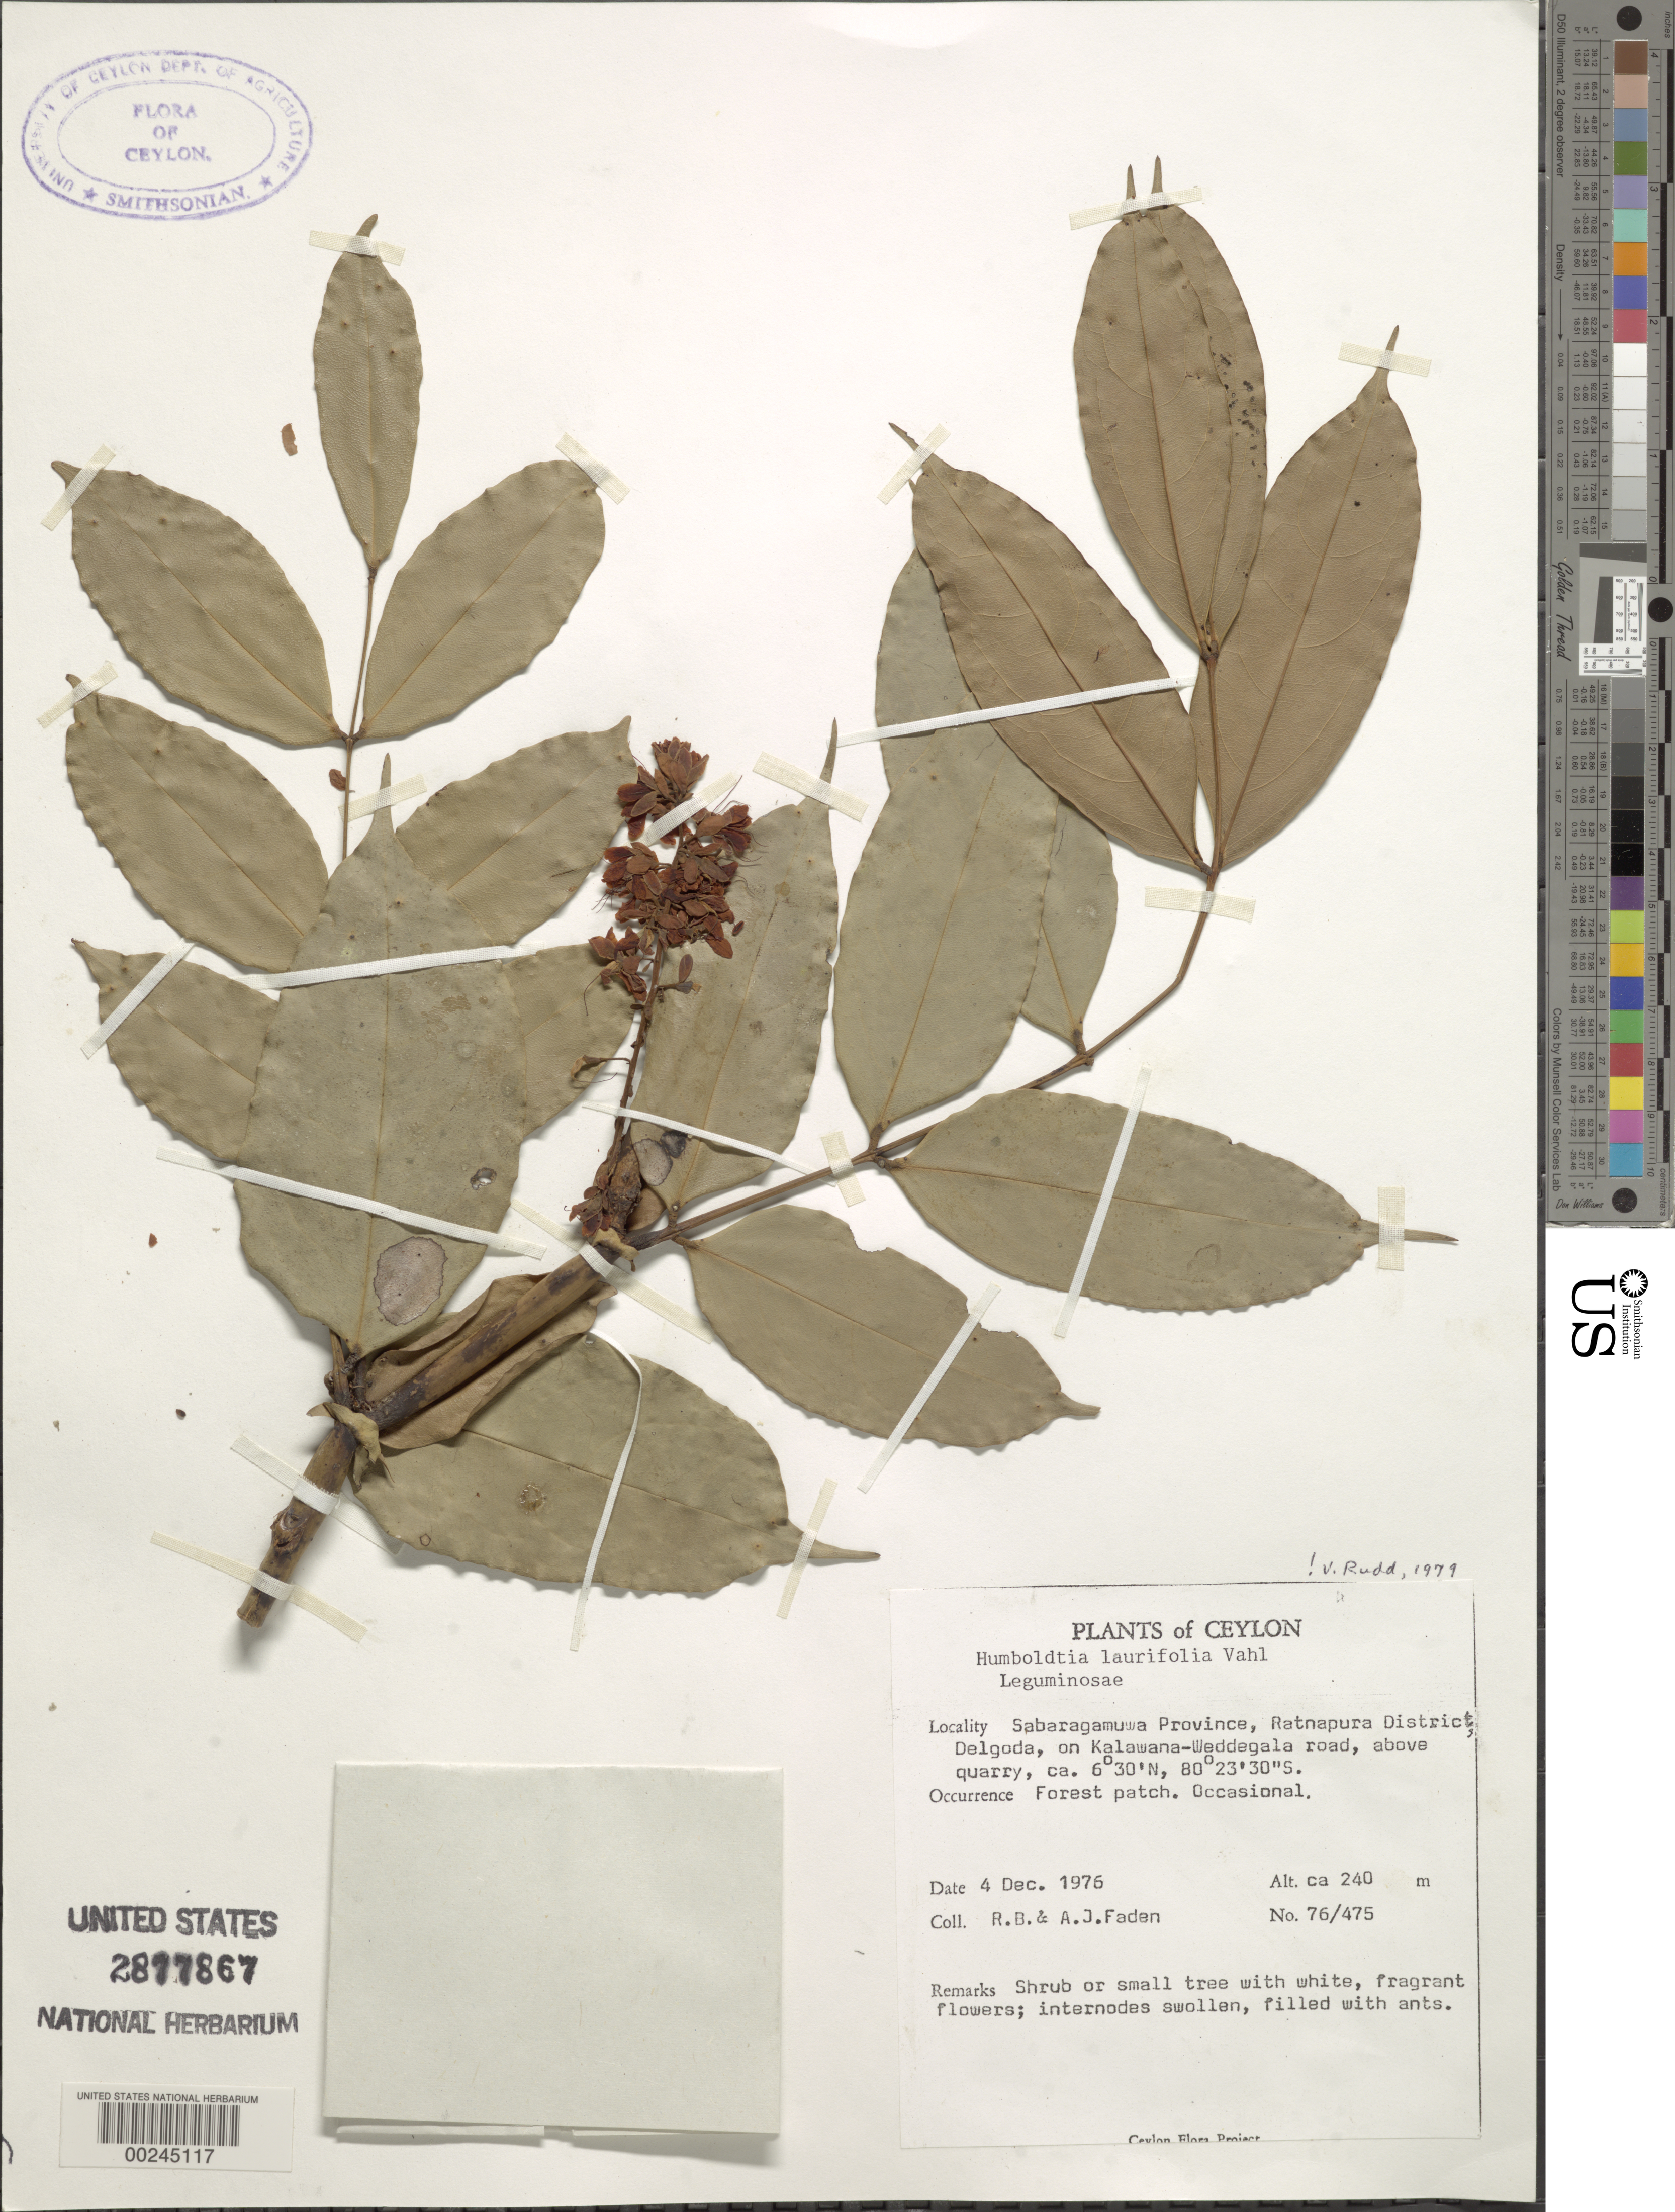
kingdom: Plantae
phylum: Tracheophyta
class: Magnoliopsida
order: Fabales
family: Fabaceae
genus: Humboldtia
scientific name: Humboldtia laurifolia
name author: Vahl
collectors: R. B. Faden & A. J. Faden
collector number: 76/475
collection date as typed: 04 Dec 1976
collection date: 1976-12-04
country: Sri Lanka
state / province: Sabaragamuwa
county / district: Ratnapura Dist.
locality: Delgoda, on kalawana-weddegala road, above quarry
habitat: Forest patch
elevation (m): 240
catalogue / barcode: US 2877867